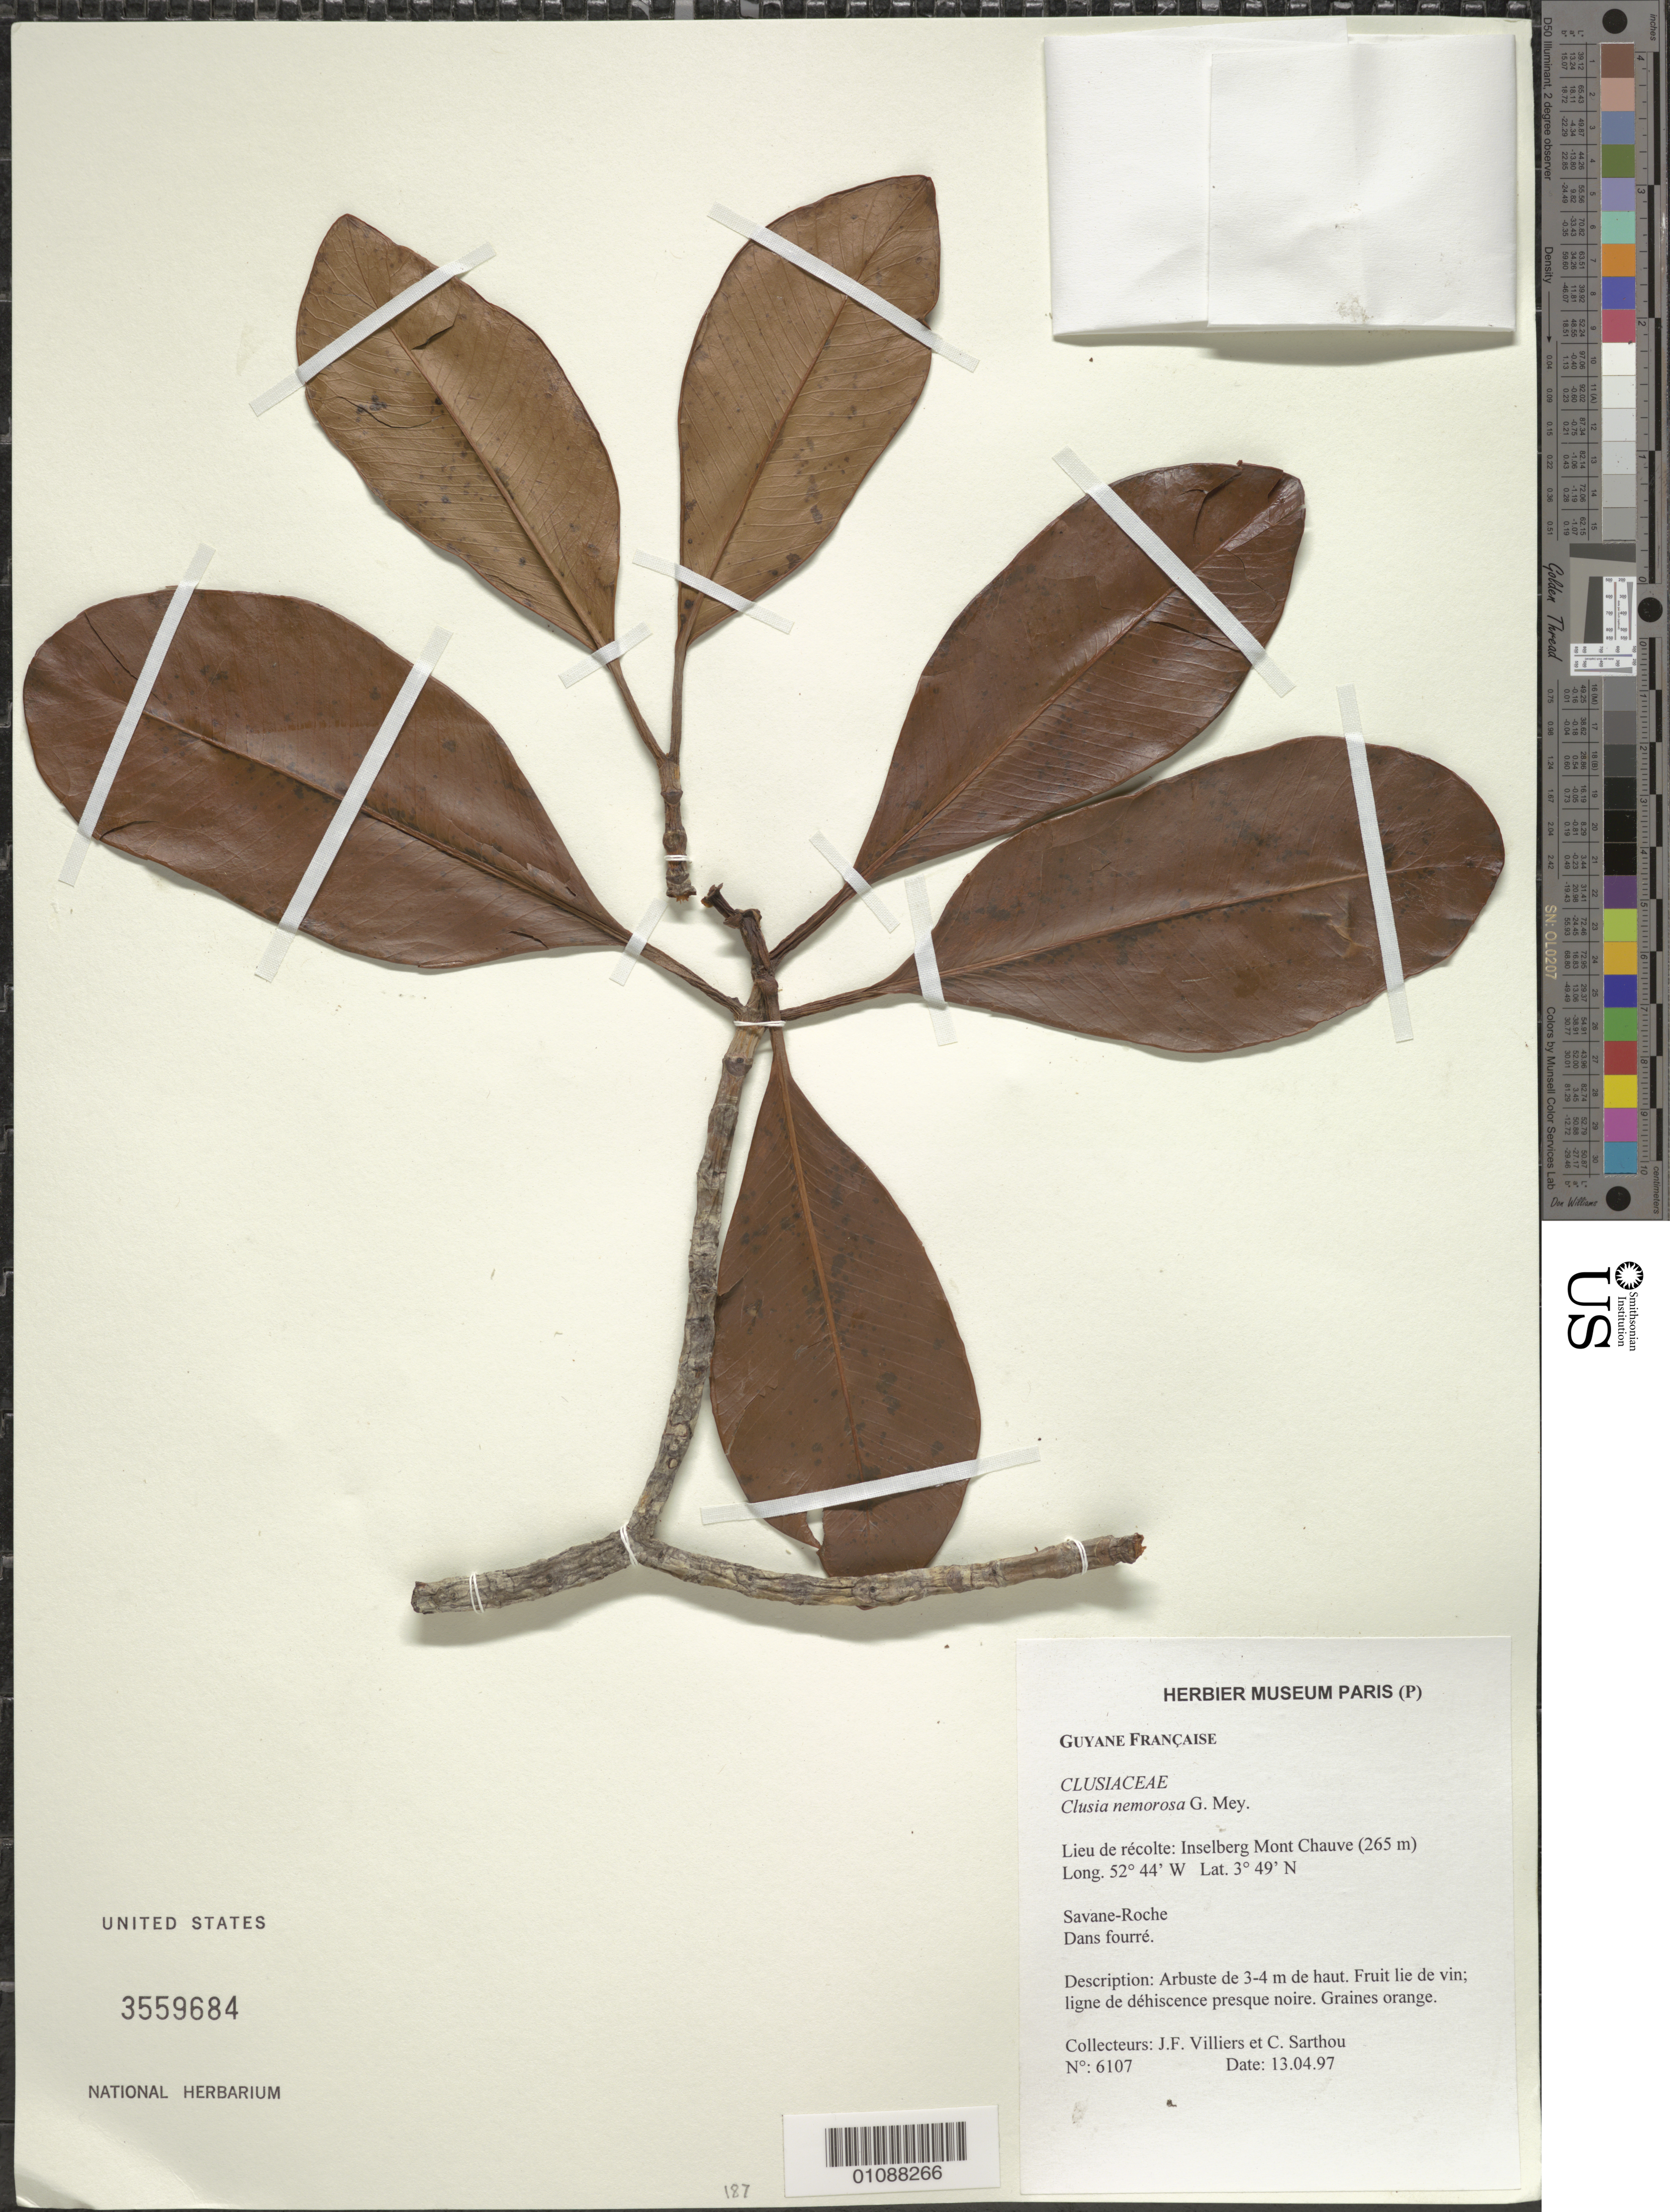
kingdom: Plantae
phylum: Tracheophyta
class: Magnoliopsida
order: Malpighiales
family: Clusiaceae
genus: Clusia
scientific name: Clusia nemorosa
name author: G. Mey.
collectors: J. Villiers & C. Sarthou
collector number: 6107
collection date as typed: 13-Apr-97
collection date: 1997-04-13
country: French Guiana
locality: Inselberg Mont Chauve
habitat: Savane-roche. Dans fourre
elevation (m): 265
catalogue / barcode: US 3559684